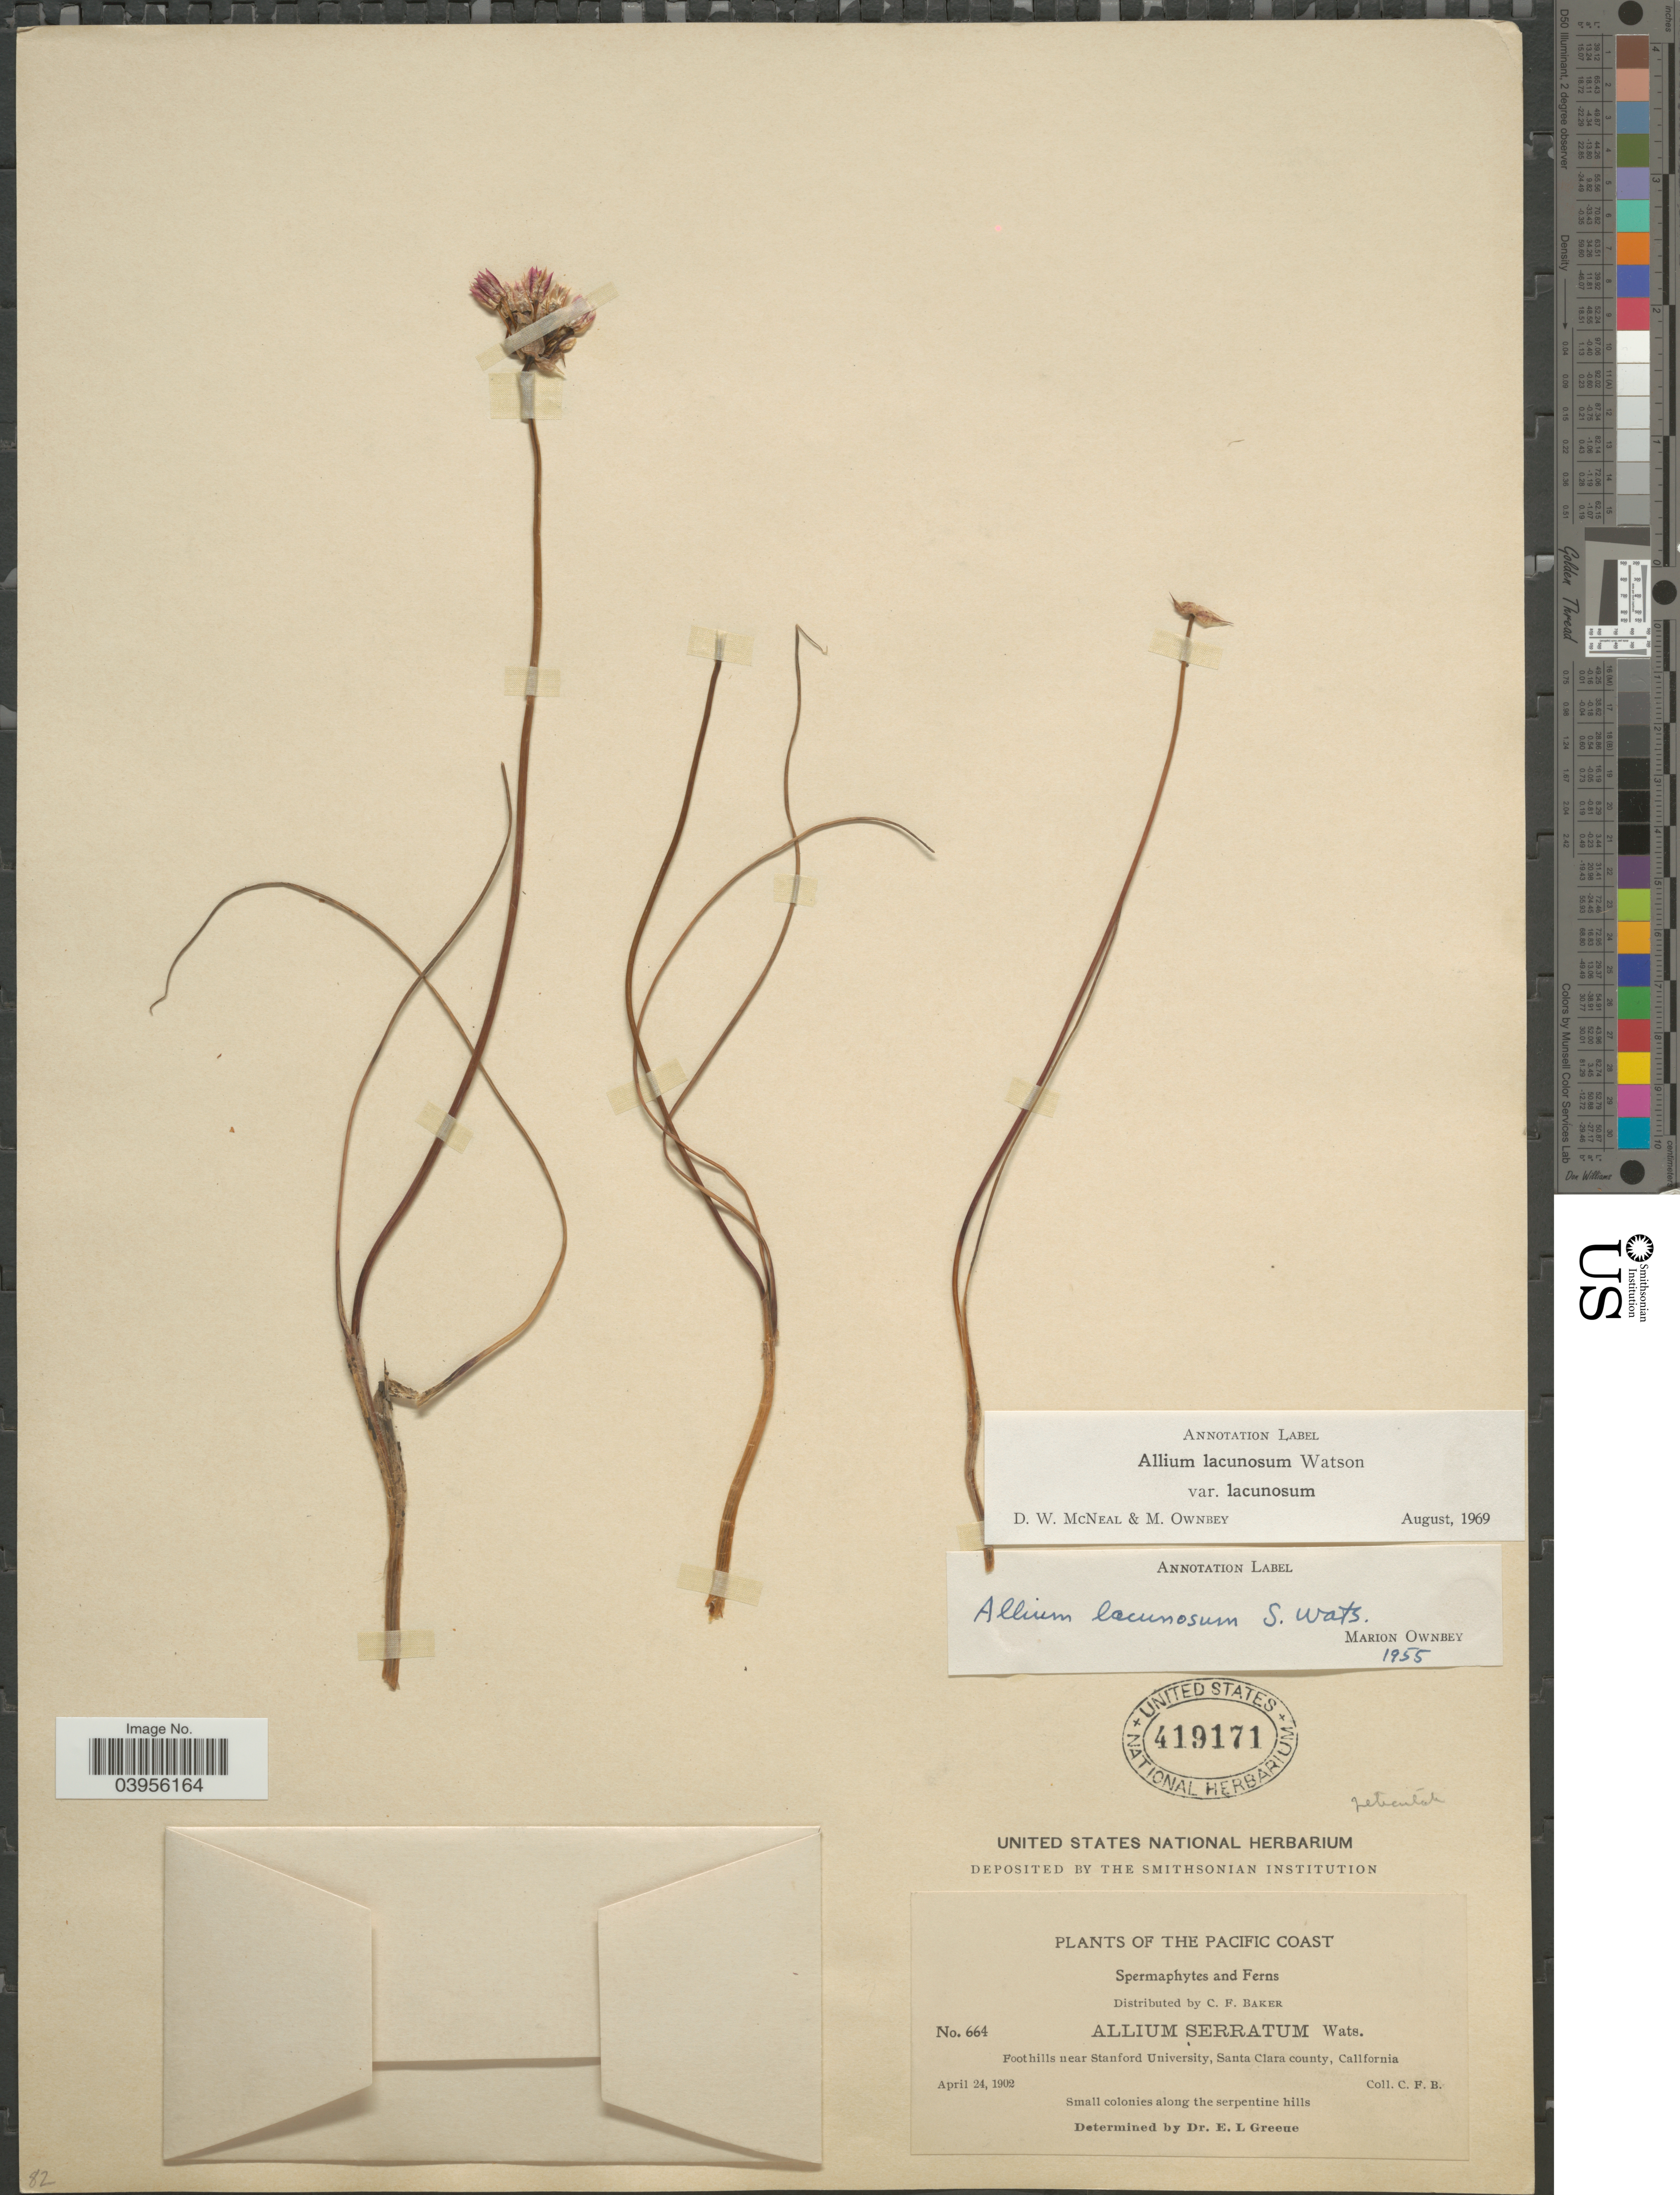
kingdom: Plantae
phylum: Tracheophyta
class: Liliopsida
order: Asparagales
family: Amaryllidaceae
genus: Allium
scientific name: Allium lacunosum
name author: S. Watson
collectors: C. F. Baker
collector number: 664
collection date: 1902-04-24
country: United States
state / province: California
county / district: Santa Clara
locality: The Pacific Coast. Foot hills near Stanford University, Santa Clara county.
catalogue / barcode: US 419171